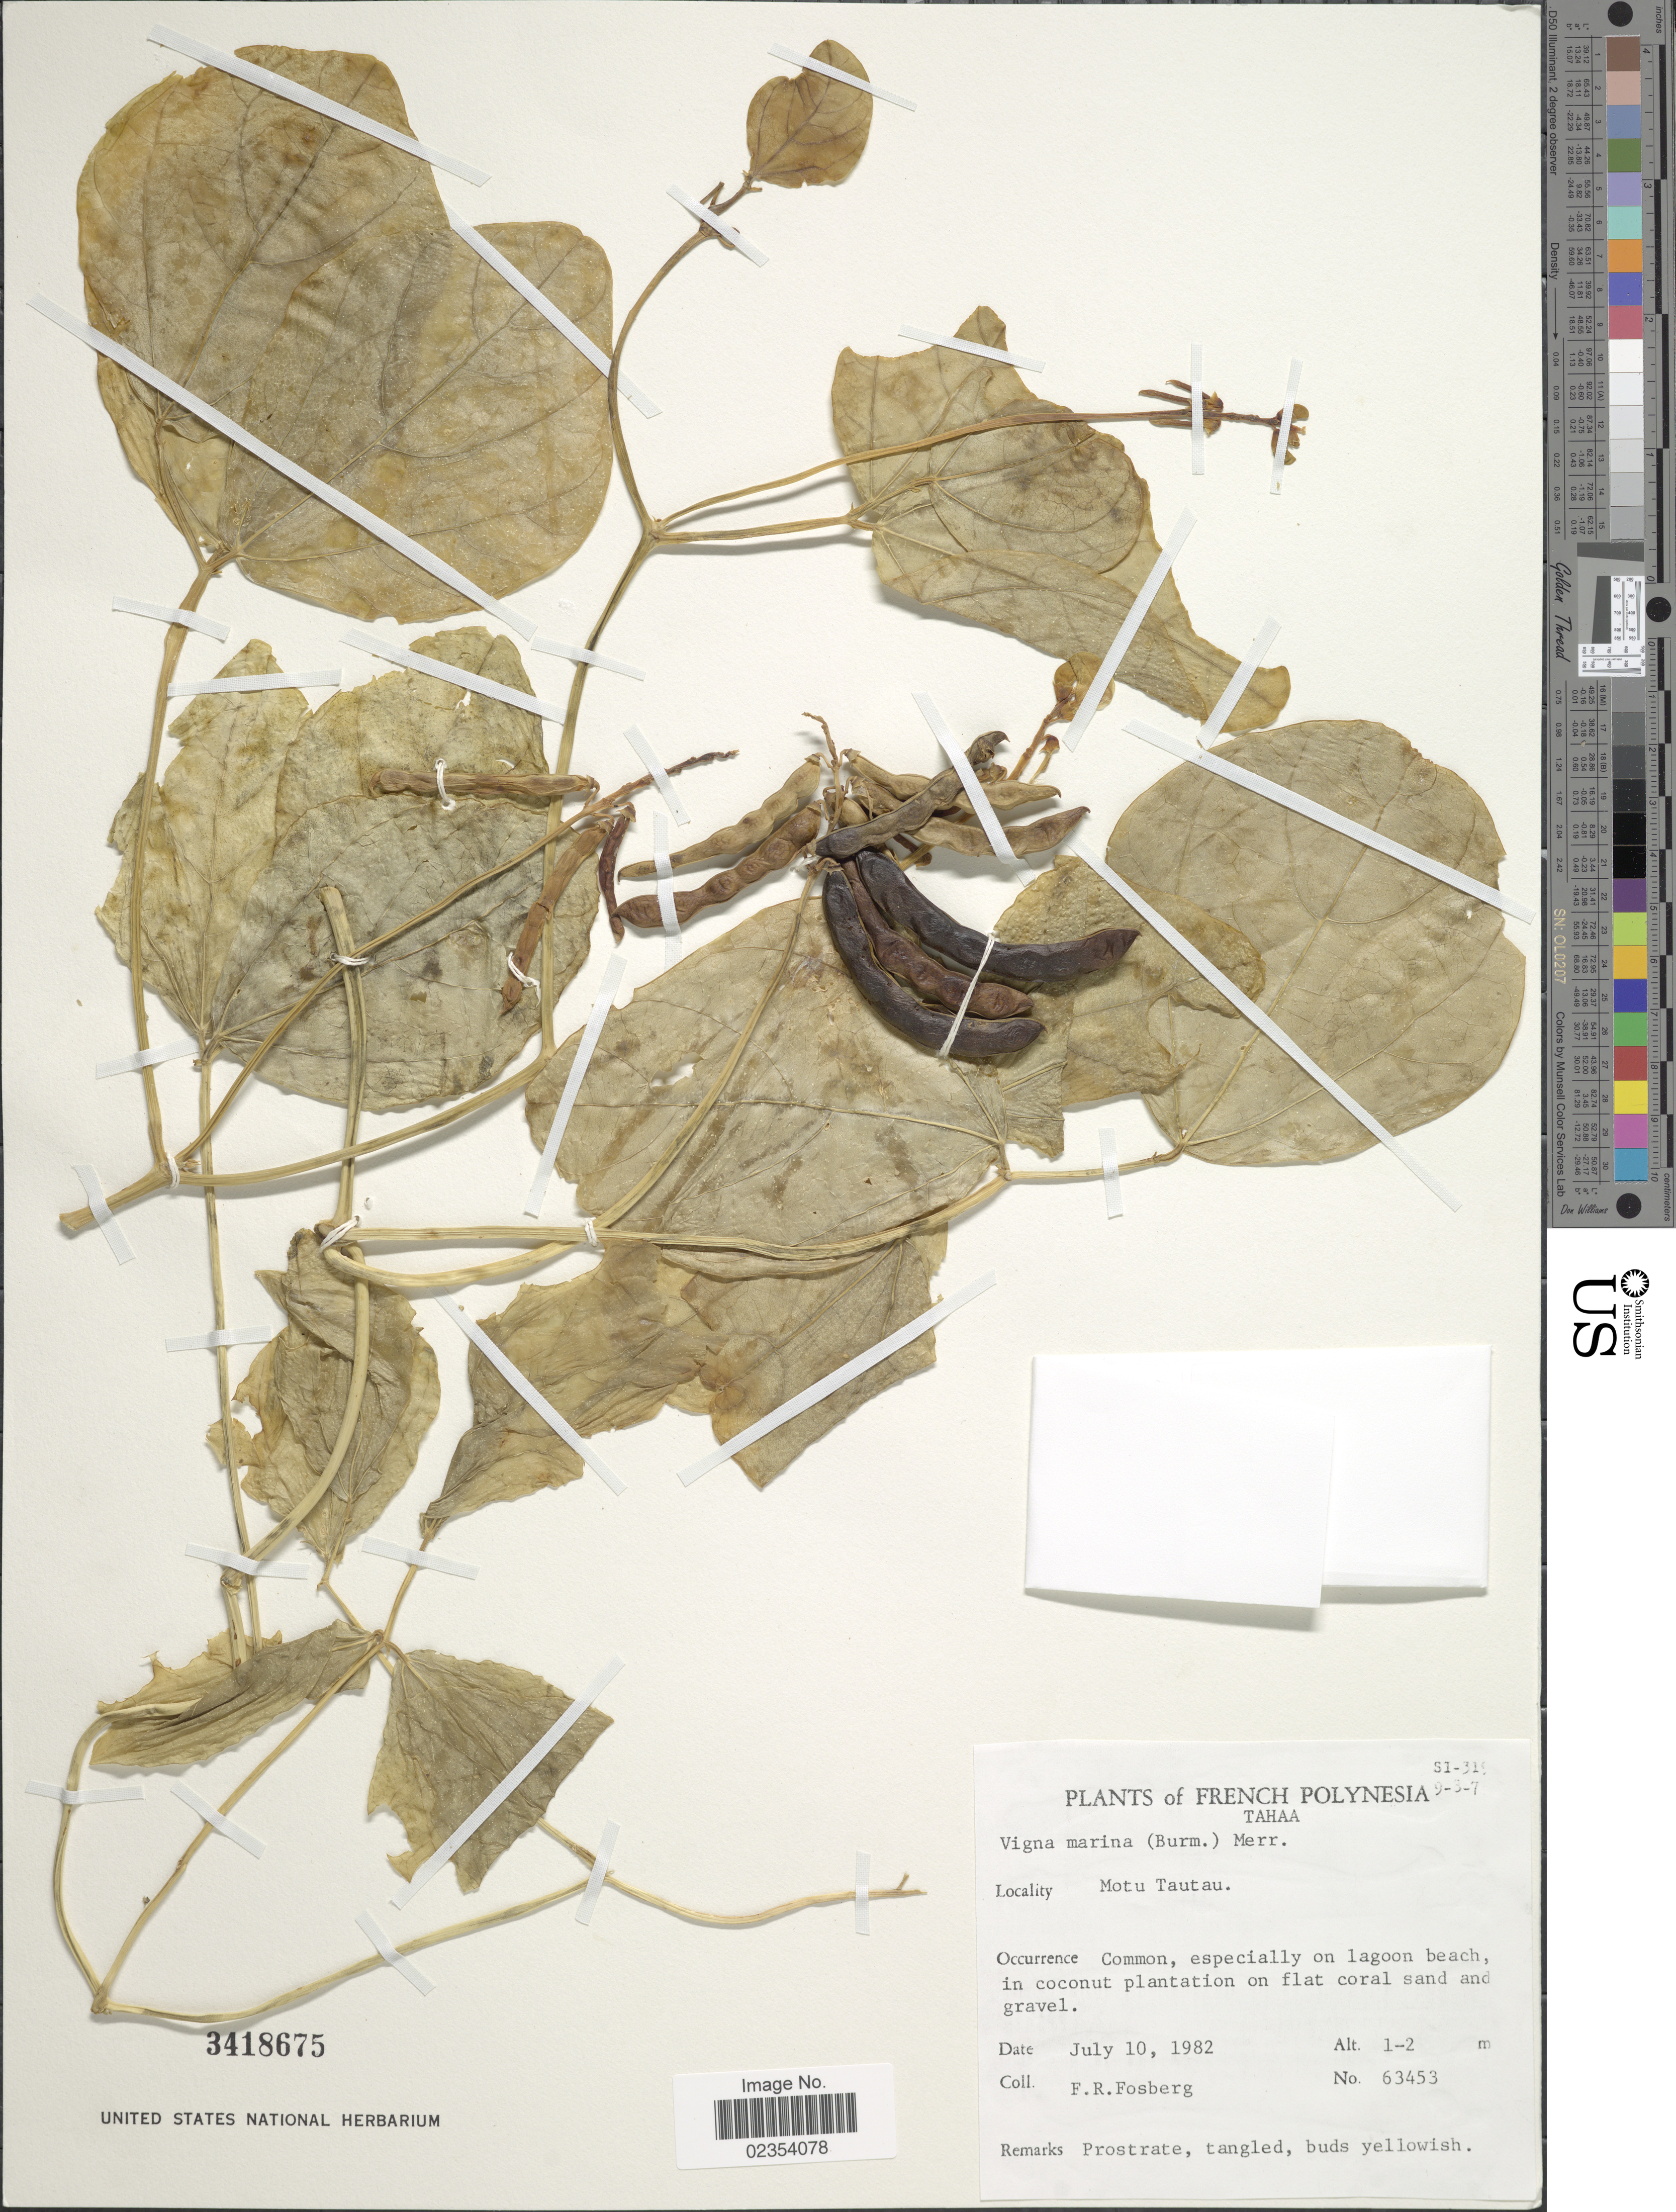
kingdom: Plantae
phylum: Tracheophyta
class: Magnoliopsida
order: Fabales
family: Fabaceae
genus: Vigna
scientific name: Vigna marina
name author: (Burm.) Merr.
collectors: F. R. Fosberg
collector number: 63453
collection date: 1982-07-10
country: French Polynesia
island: Tahaa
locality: Tahaa. Motu Tautau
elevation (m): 1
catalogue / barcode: US 3418675